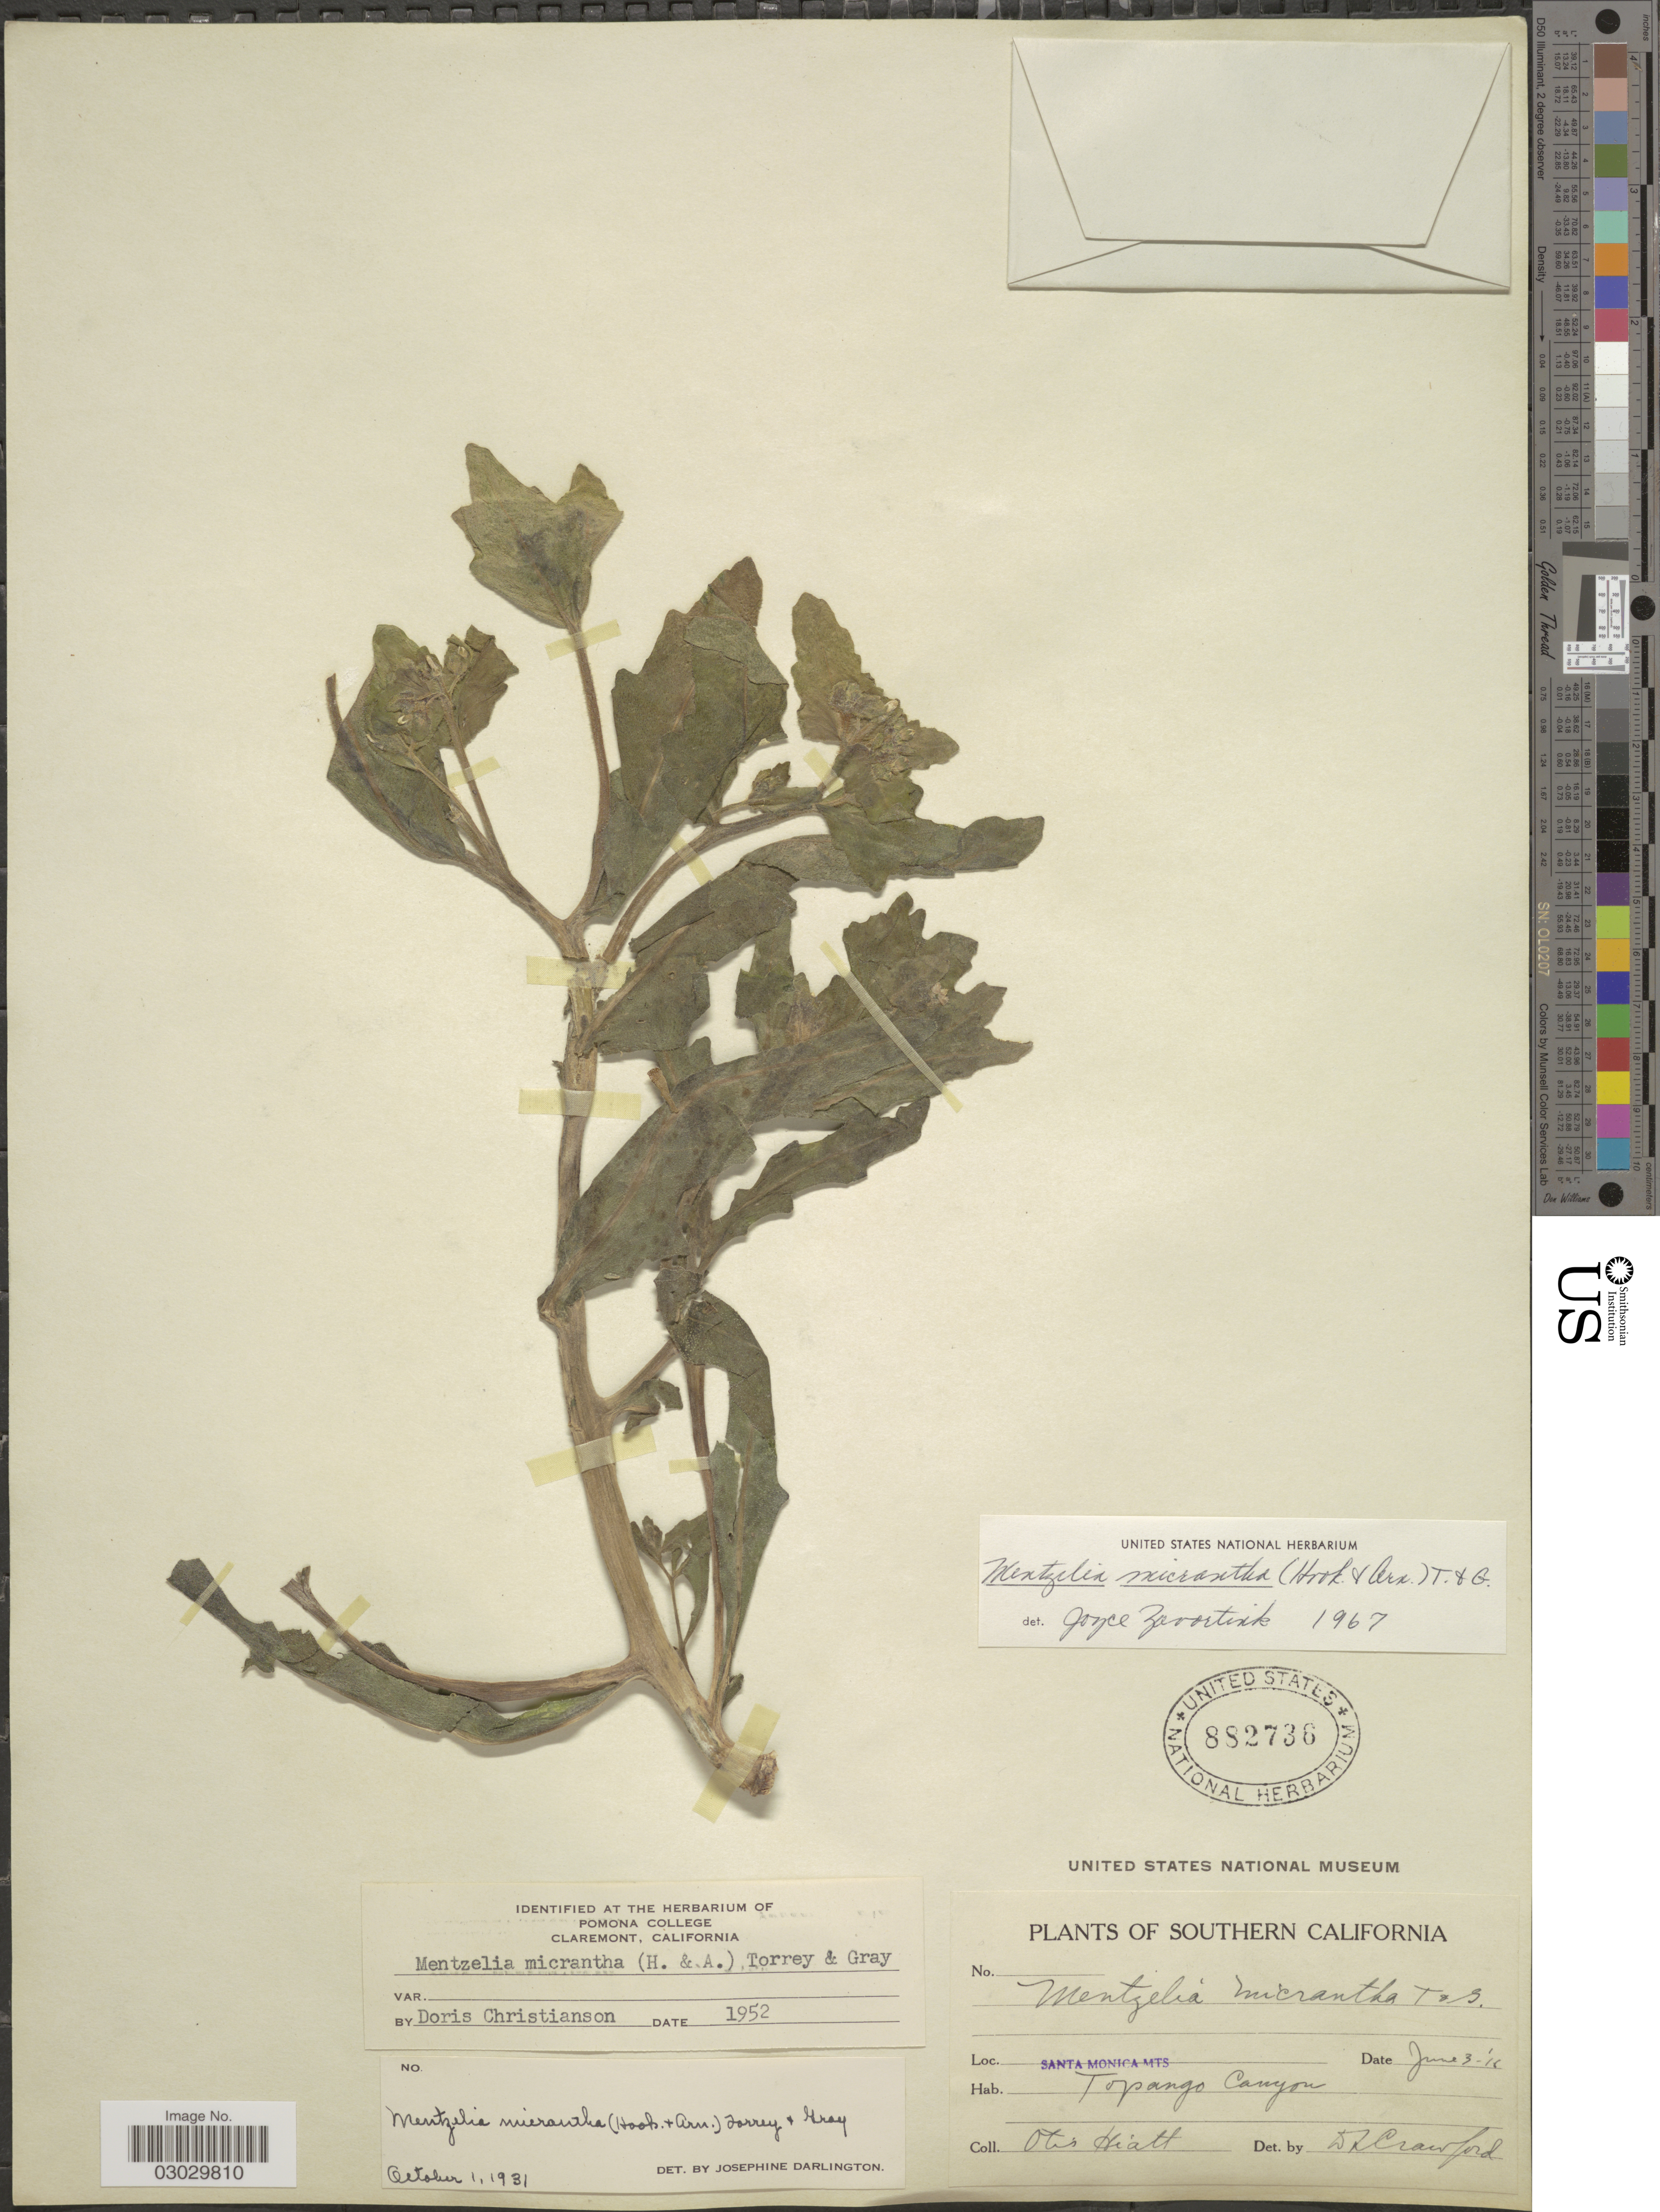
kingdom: Plantae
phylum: Tracheophyta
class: Magnoliopsida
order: Cornales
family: Loasaceae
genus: Mentzelia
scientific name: Mentzelia micrantha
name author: (Hook.) Torr. & A. Gray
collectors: O. Hiatt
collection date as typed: Transcribed d/m/y: 3/6/16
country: United States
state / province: California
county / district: Los Angeles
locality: Southern California. Santa Monica Mts, Topango Canyon.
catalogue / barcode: US 882736